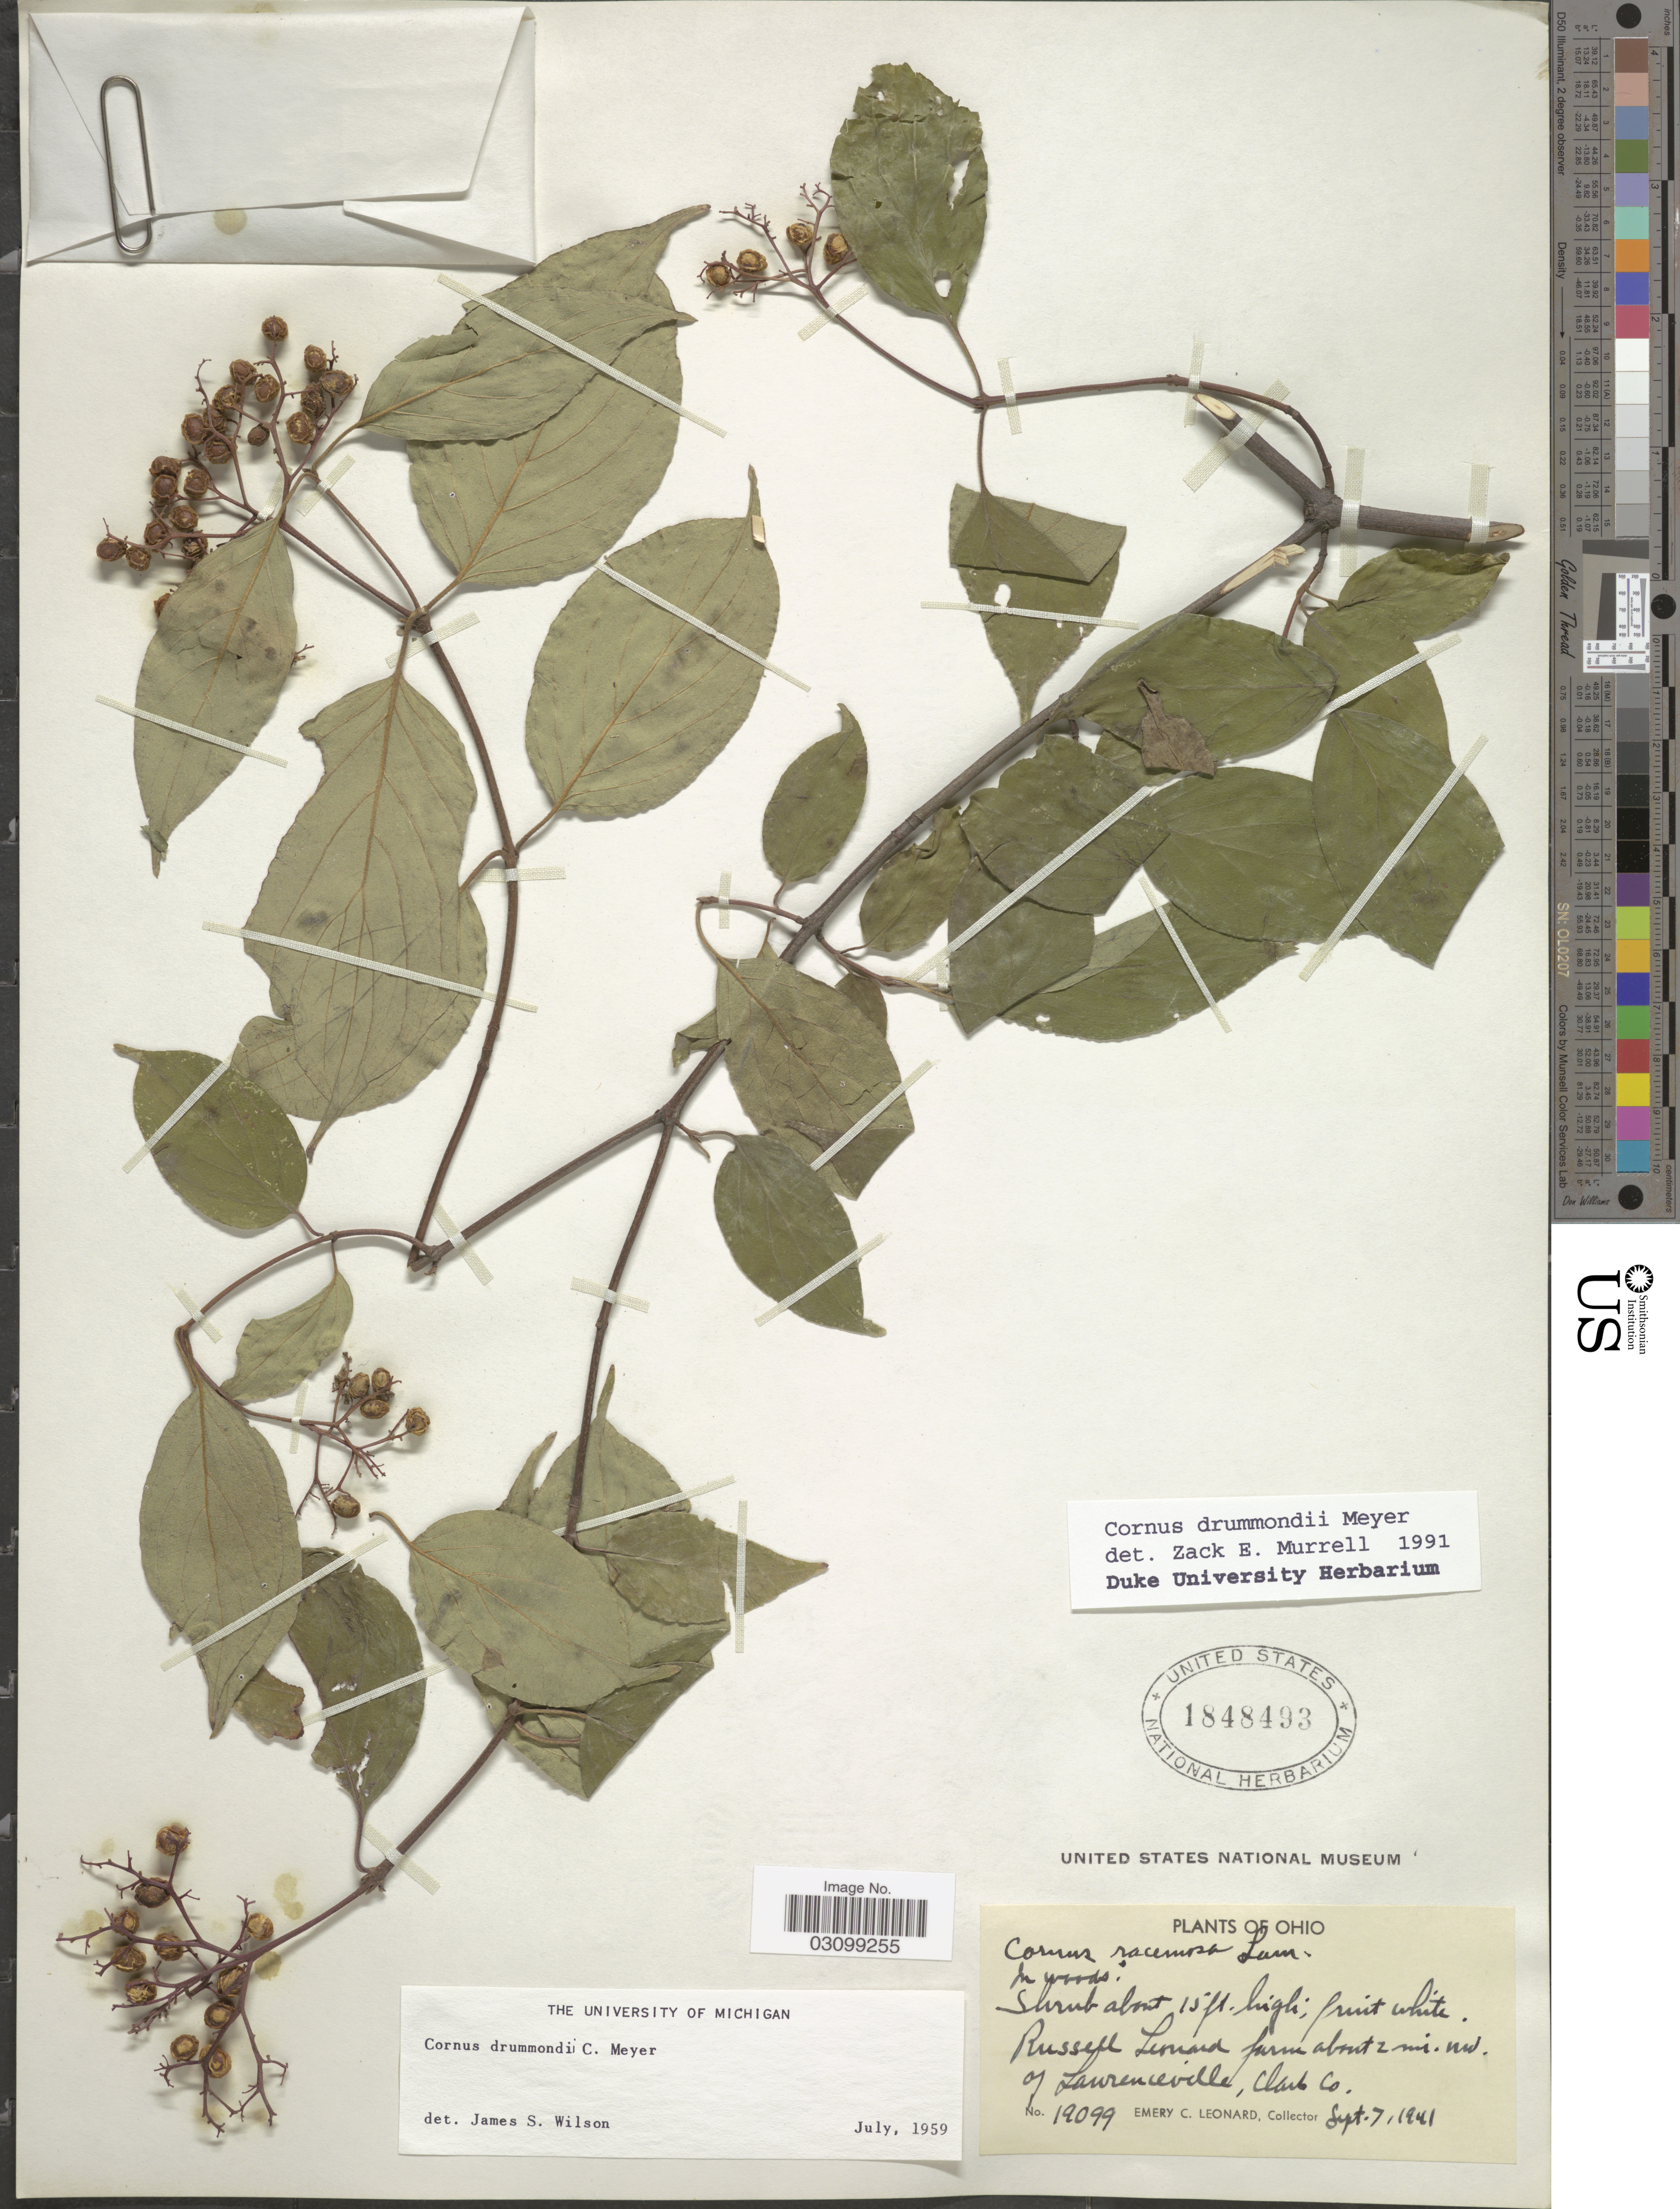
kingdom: Plantae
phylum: Tracheophyta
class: Magnoliopsida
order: Cornales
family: Cornaceae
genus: Cornus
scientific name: Cornus drummondii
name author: C.A. Mey.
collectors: E. C. Leonard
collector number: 19099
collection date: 1941-09-07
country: United States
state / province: Ohio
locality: Russell Leonard farm about 2 mi. nw. of Lawrenceville, Clark Co.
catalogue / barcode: US 1848493